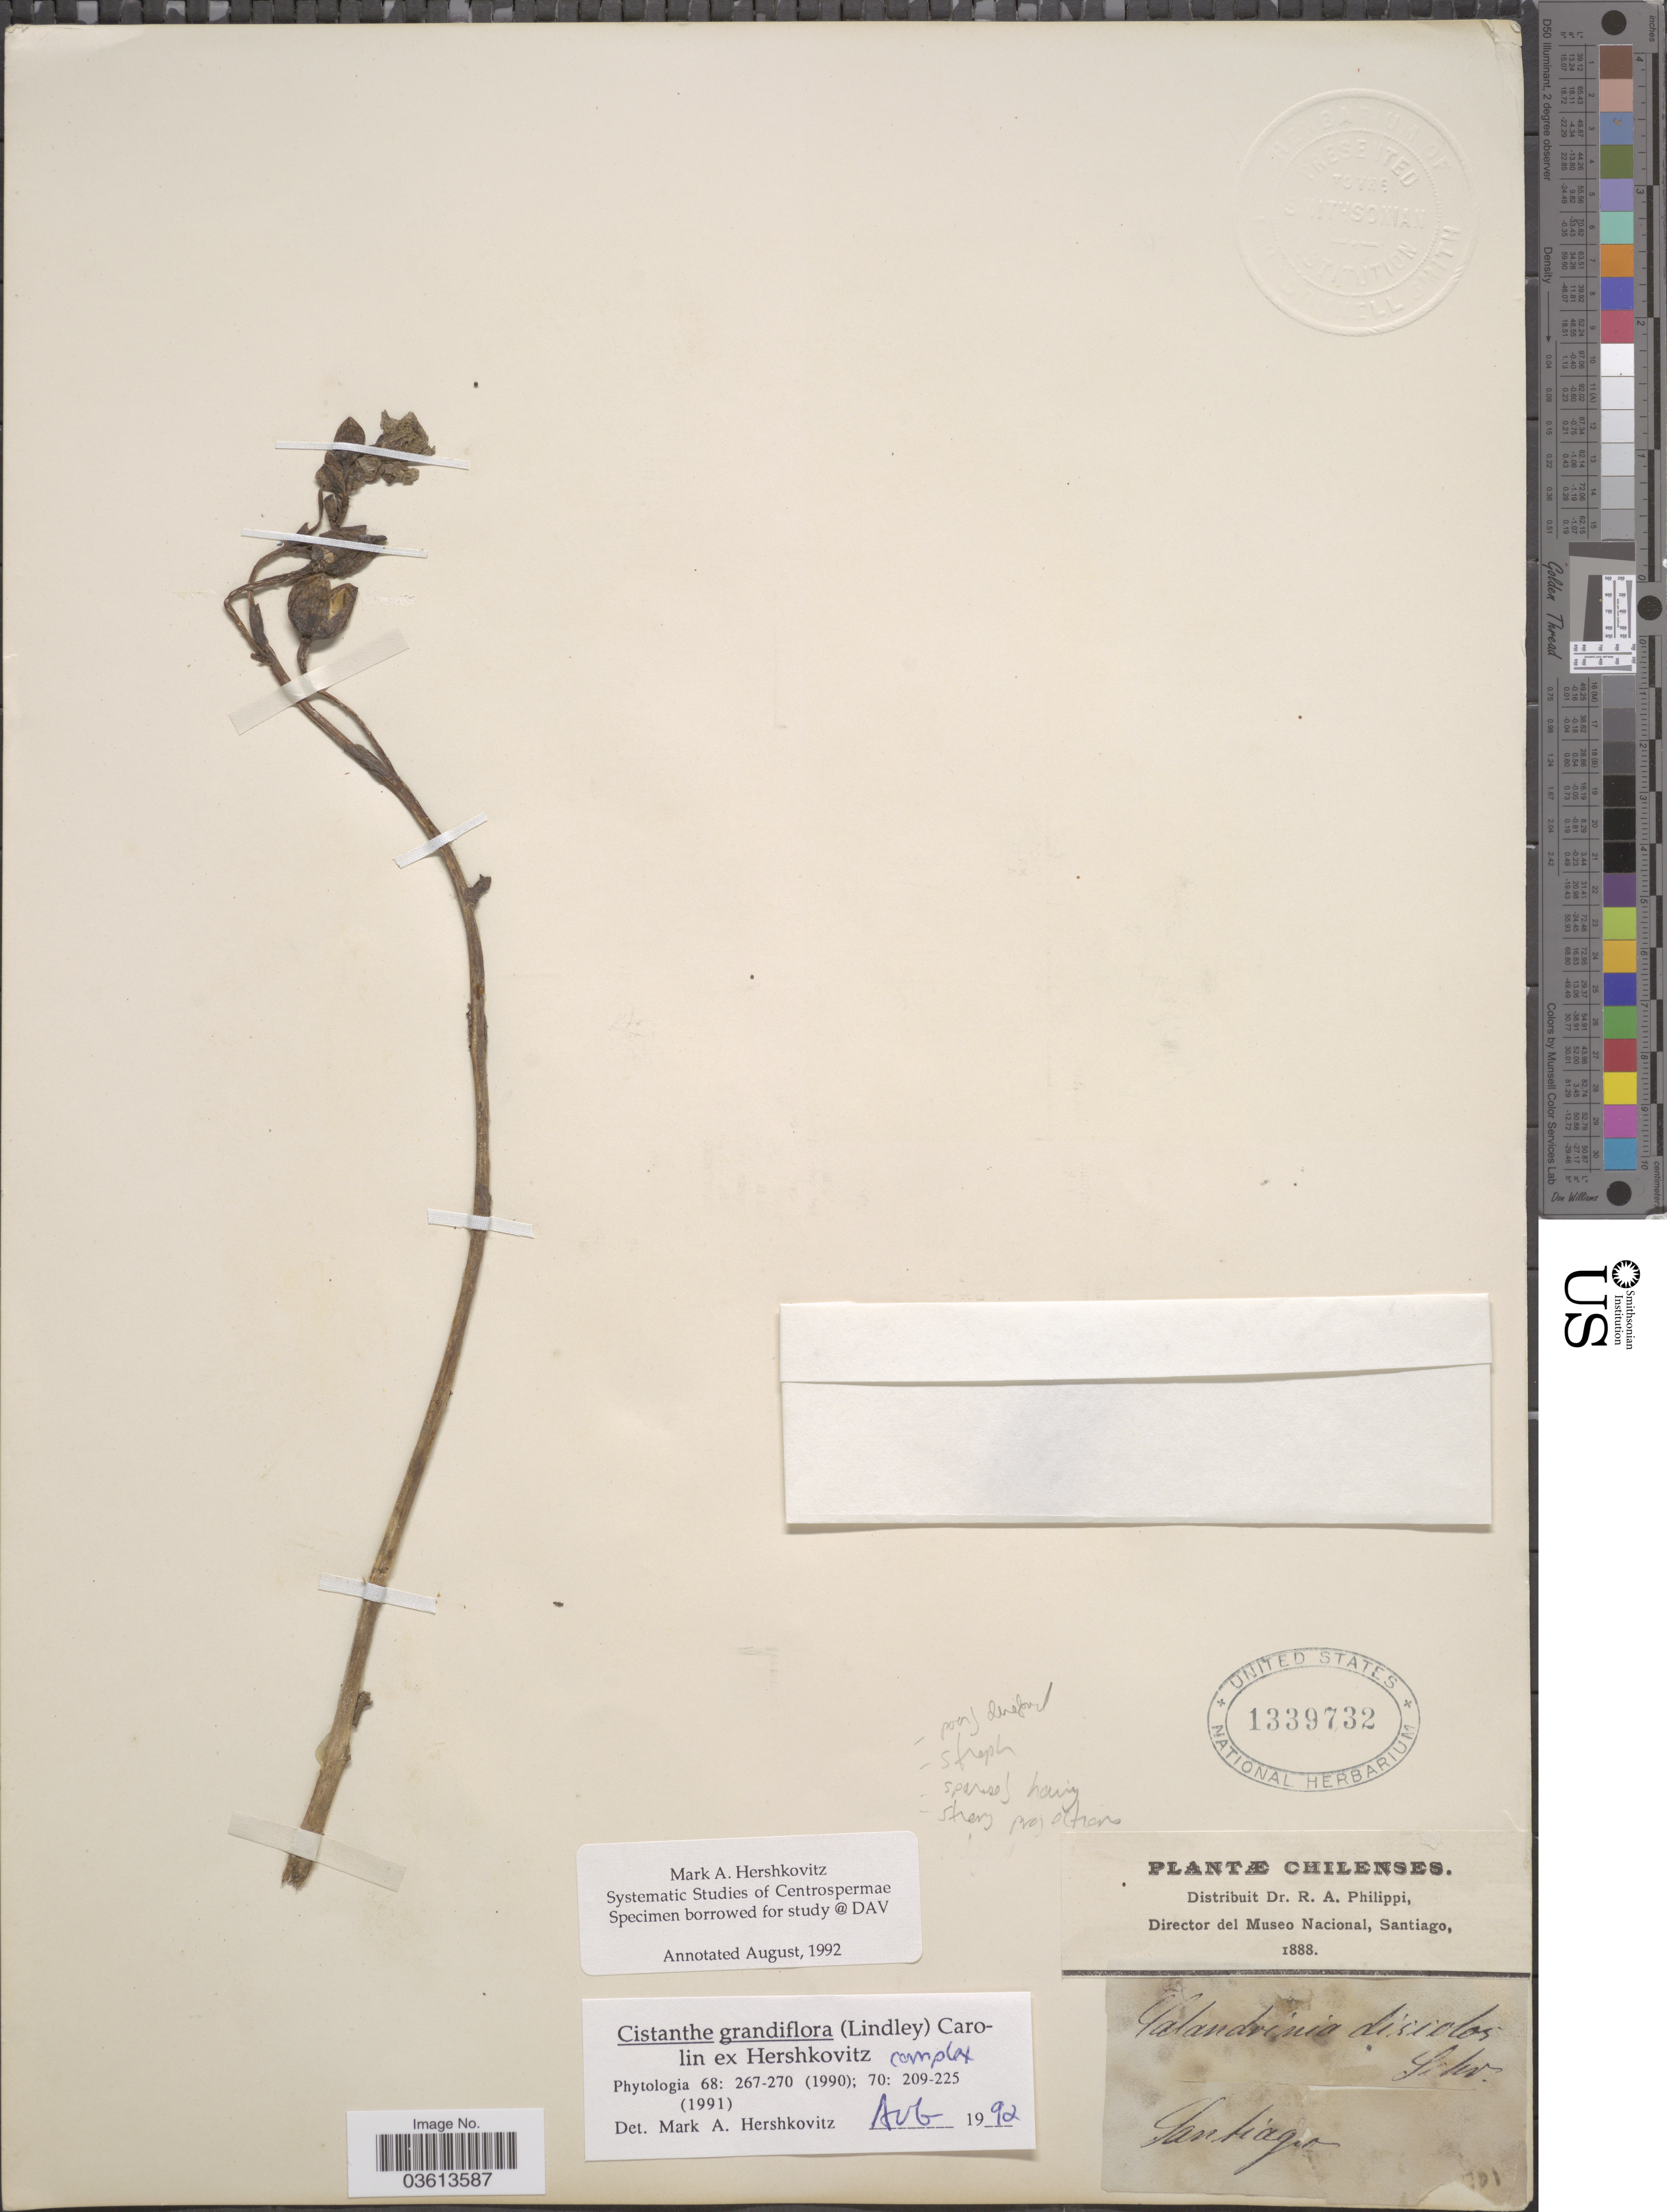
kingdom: Plantae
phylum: Tracheophyta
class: Magnoliopsida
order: Caryophyllales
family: Montiaceae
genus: Cistanthe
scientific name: Cistanthe grandiflora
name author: (Lindl.) Schltdl.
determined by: Hershkovitz, M. A.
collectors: ex. herb. R.A. Philippi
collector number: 701*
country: Chile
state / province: Región Metropolitana (RM)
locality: Santiago.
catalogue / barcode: US 1339732